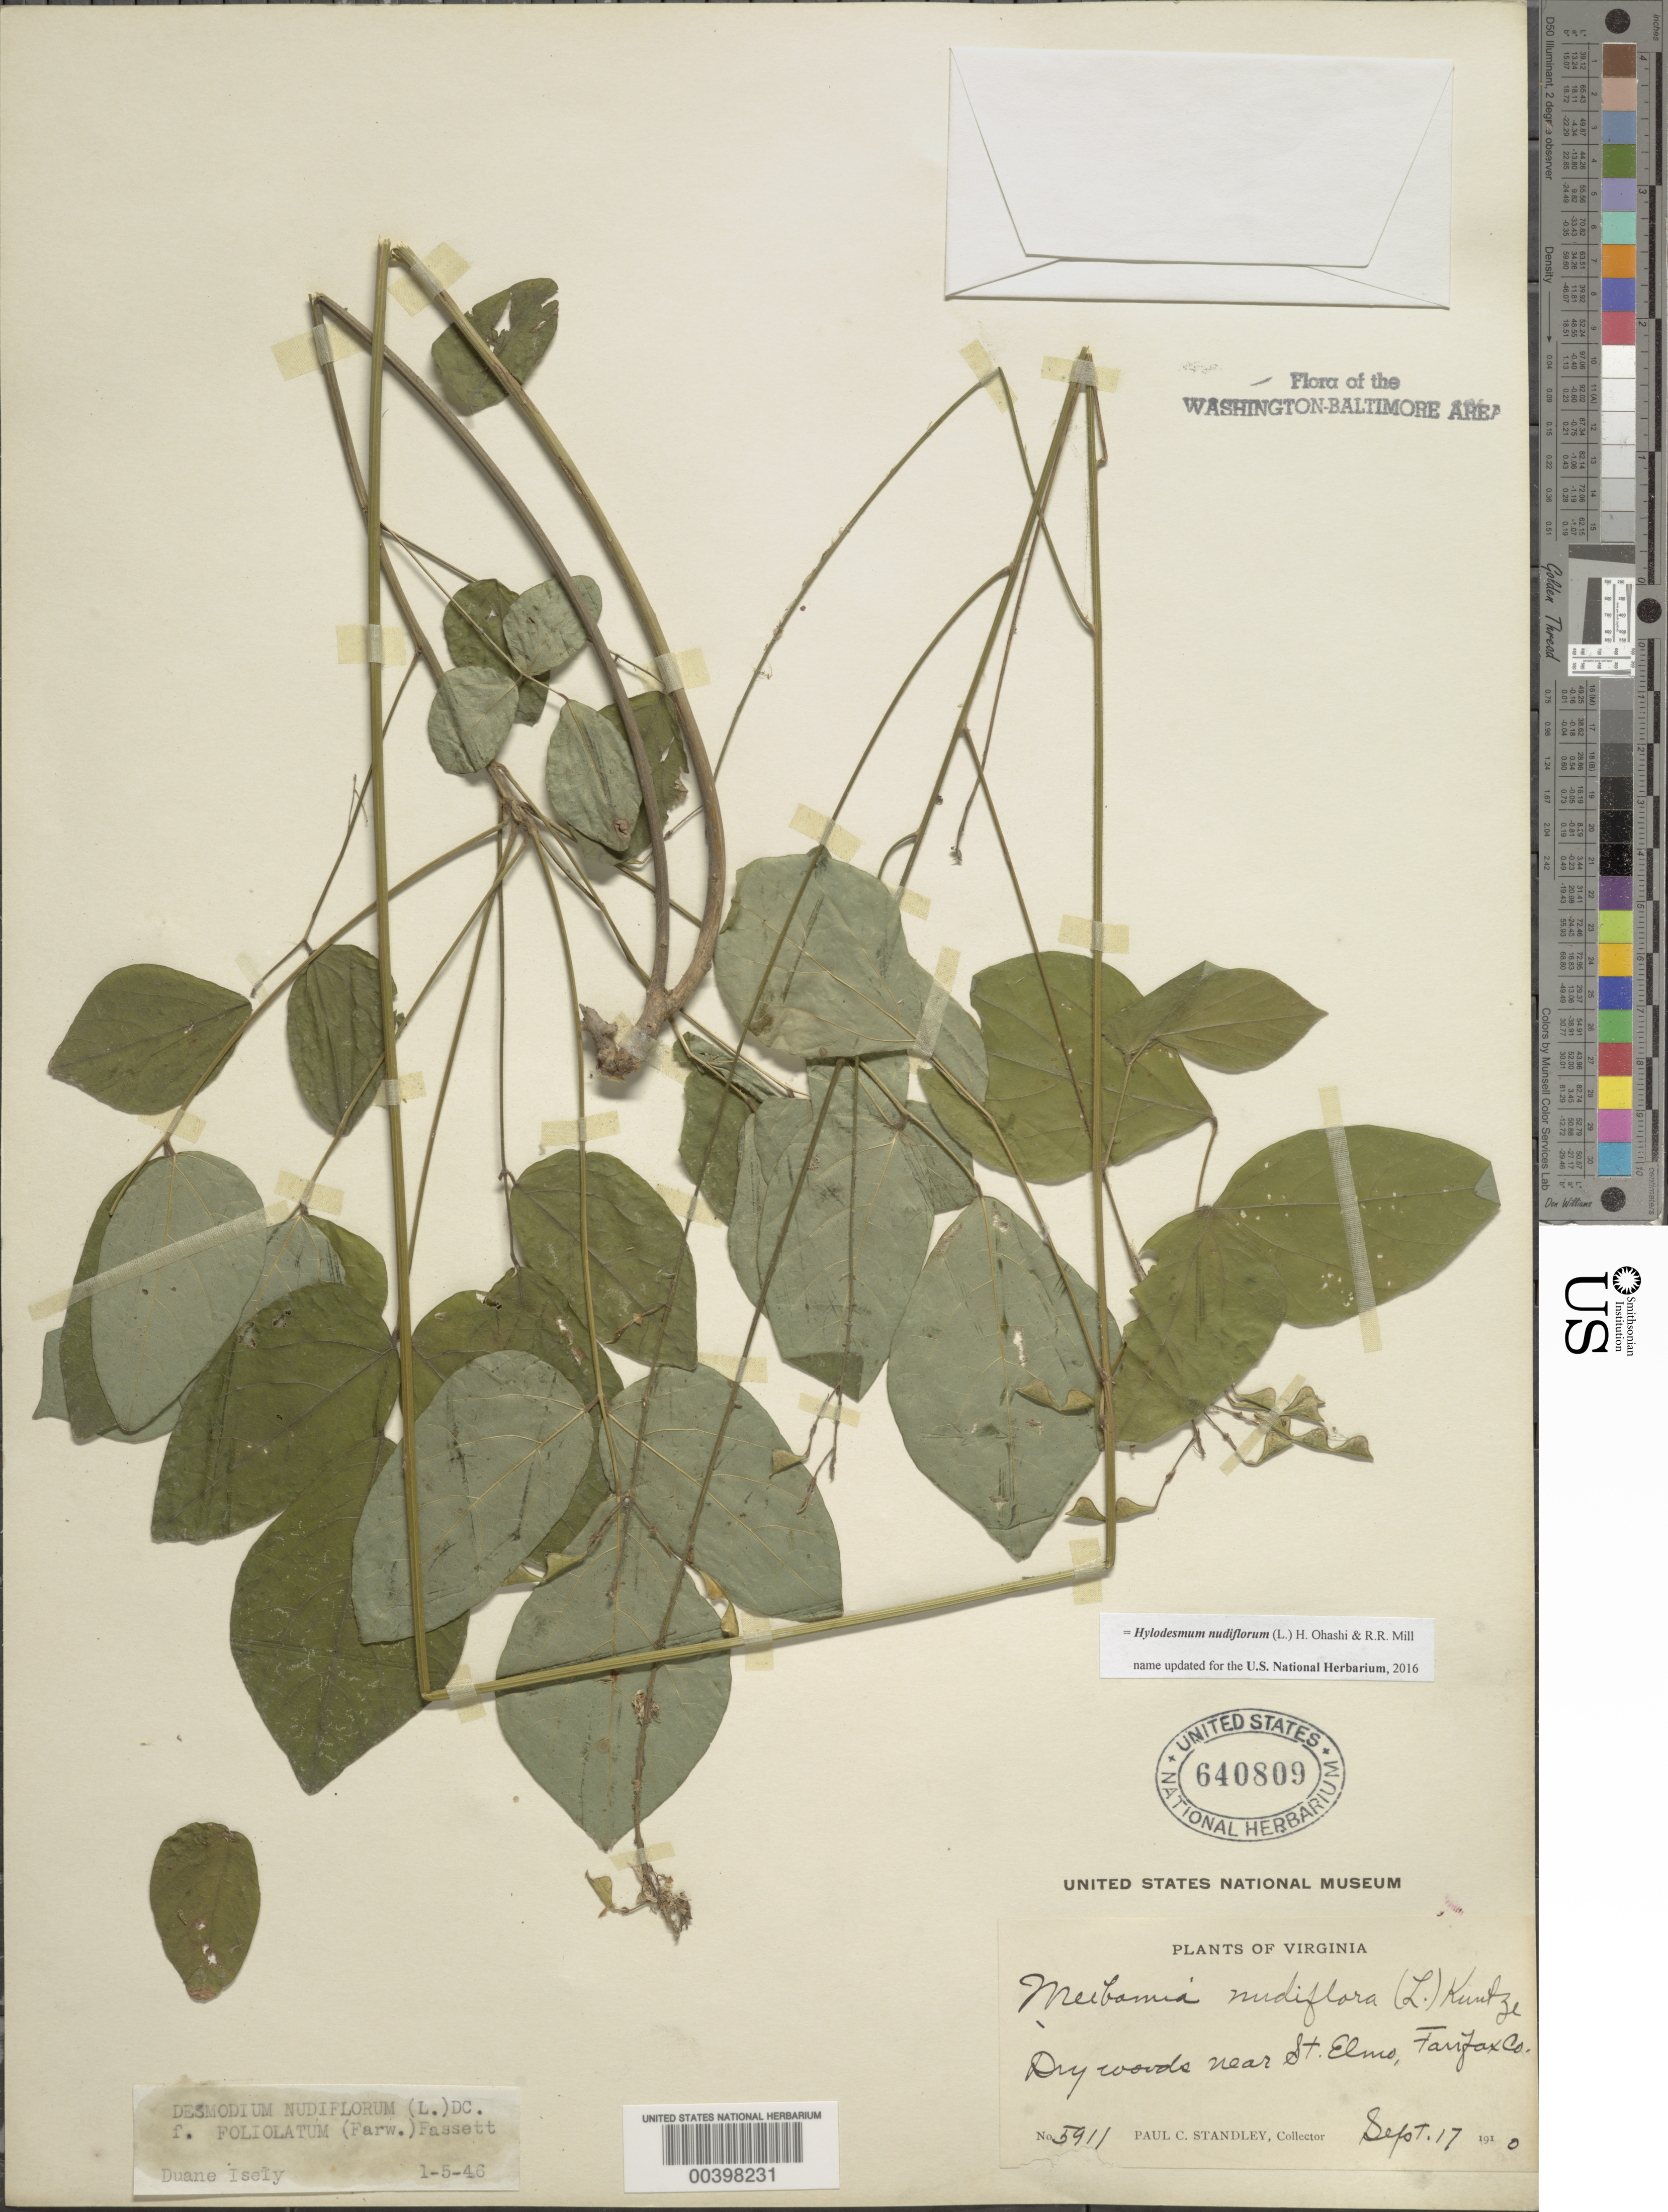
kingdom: Plantae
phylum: Tracheophyta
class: Magnoliopsida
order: Fabales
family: Fabaceae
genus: Hylodesmum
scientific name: Hylodesmum nudiflorum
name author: (L.) H. Ohashi & R.R. Mill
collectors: P. C. Standley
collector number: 5911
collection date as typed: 17 Sep 1910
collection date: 1910-09-17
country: United States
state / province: Virginia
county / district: Fairfax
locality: St. Elmo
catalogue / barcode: US 640809